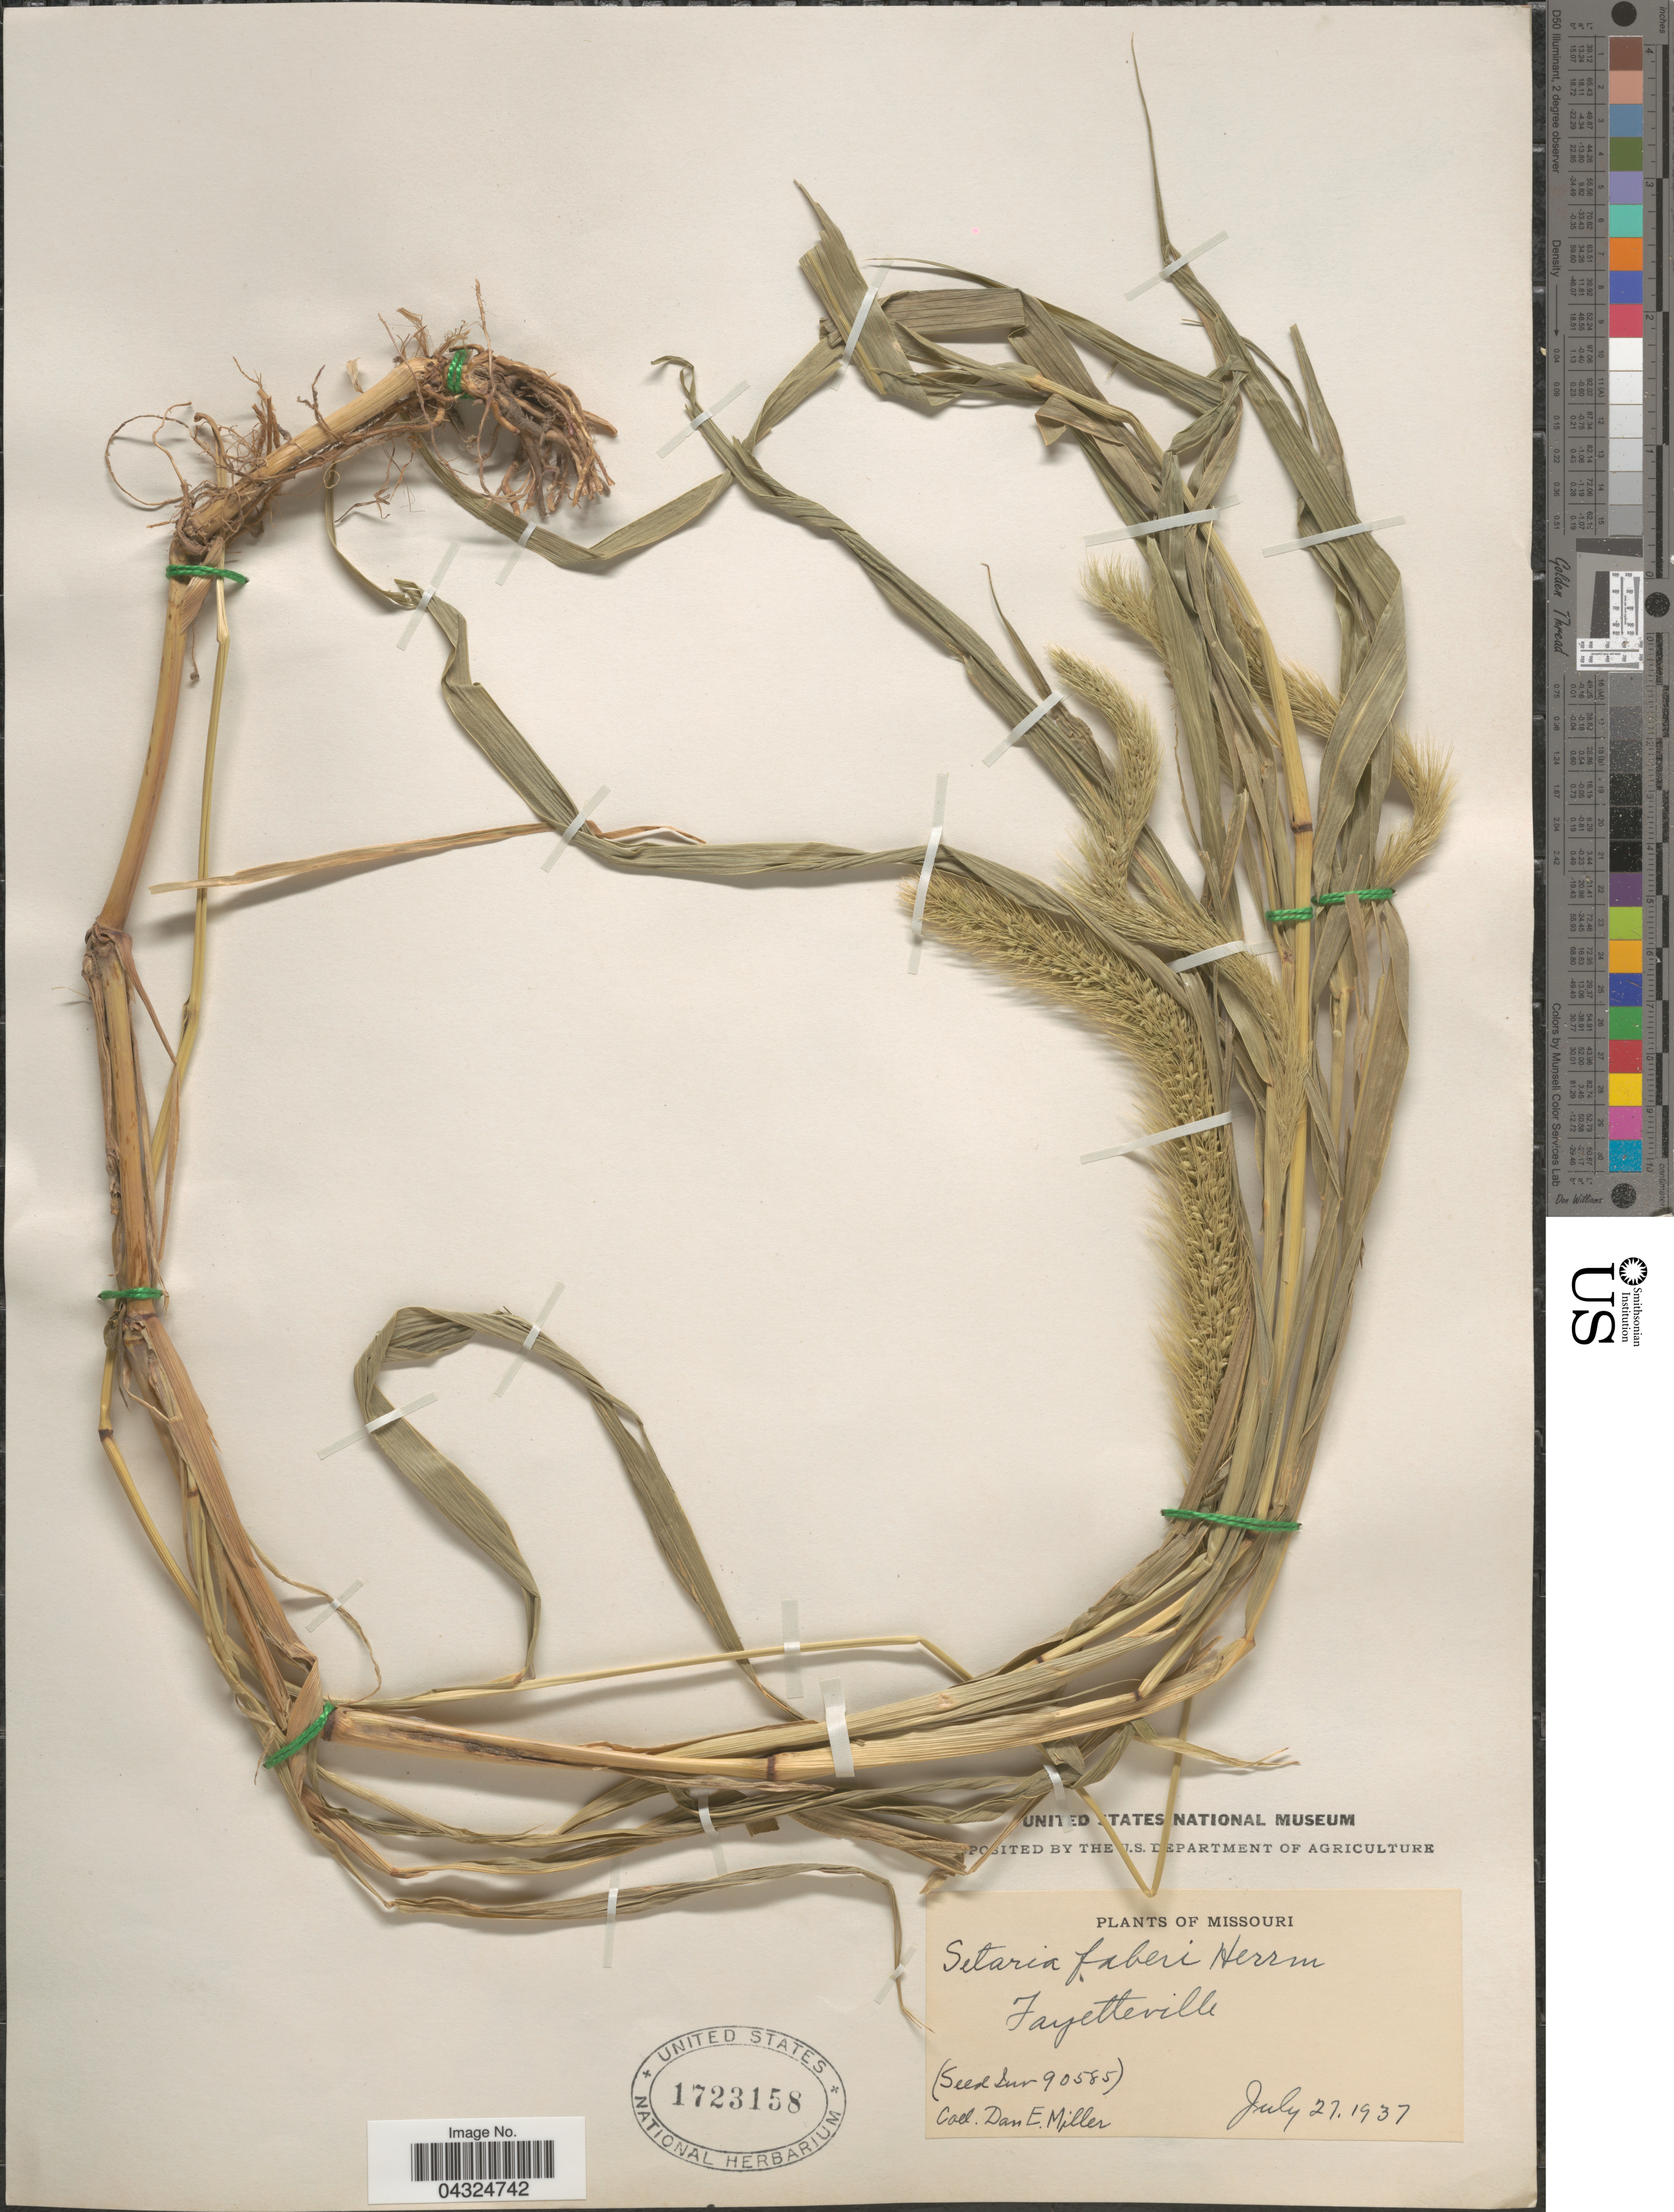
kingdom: Plantae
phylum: Tracheophyta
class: Liliopsida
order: Poales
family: Poaceae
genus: Setaria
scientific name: Setaria faberi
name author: R.A.W. Herrm.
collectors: D. Miller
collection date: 1937-07-27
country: United States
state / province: Missouri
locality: Fayetteville.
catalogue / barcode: US 1723158